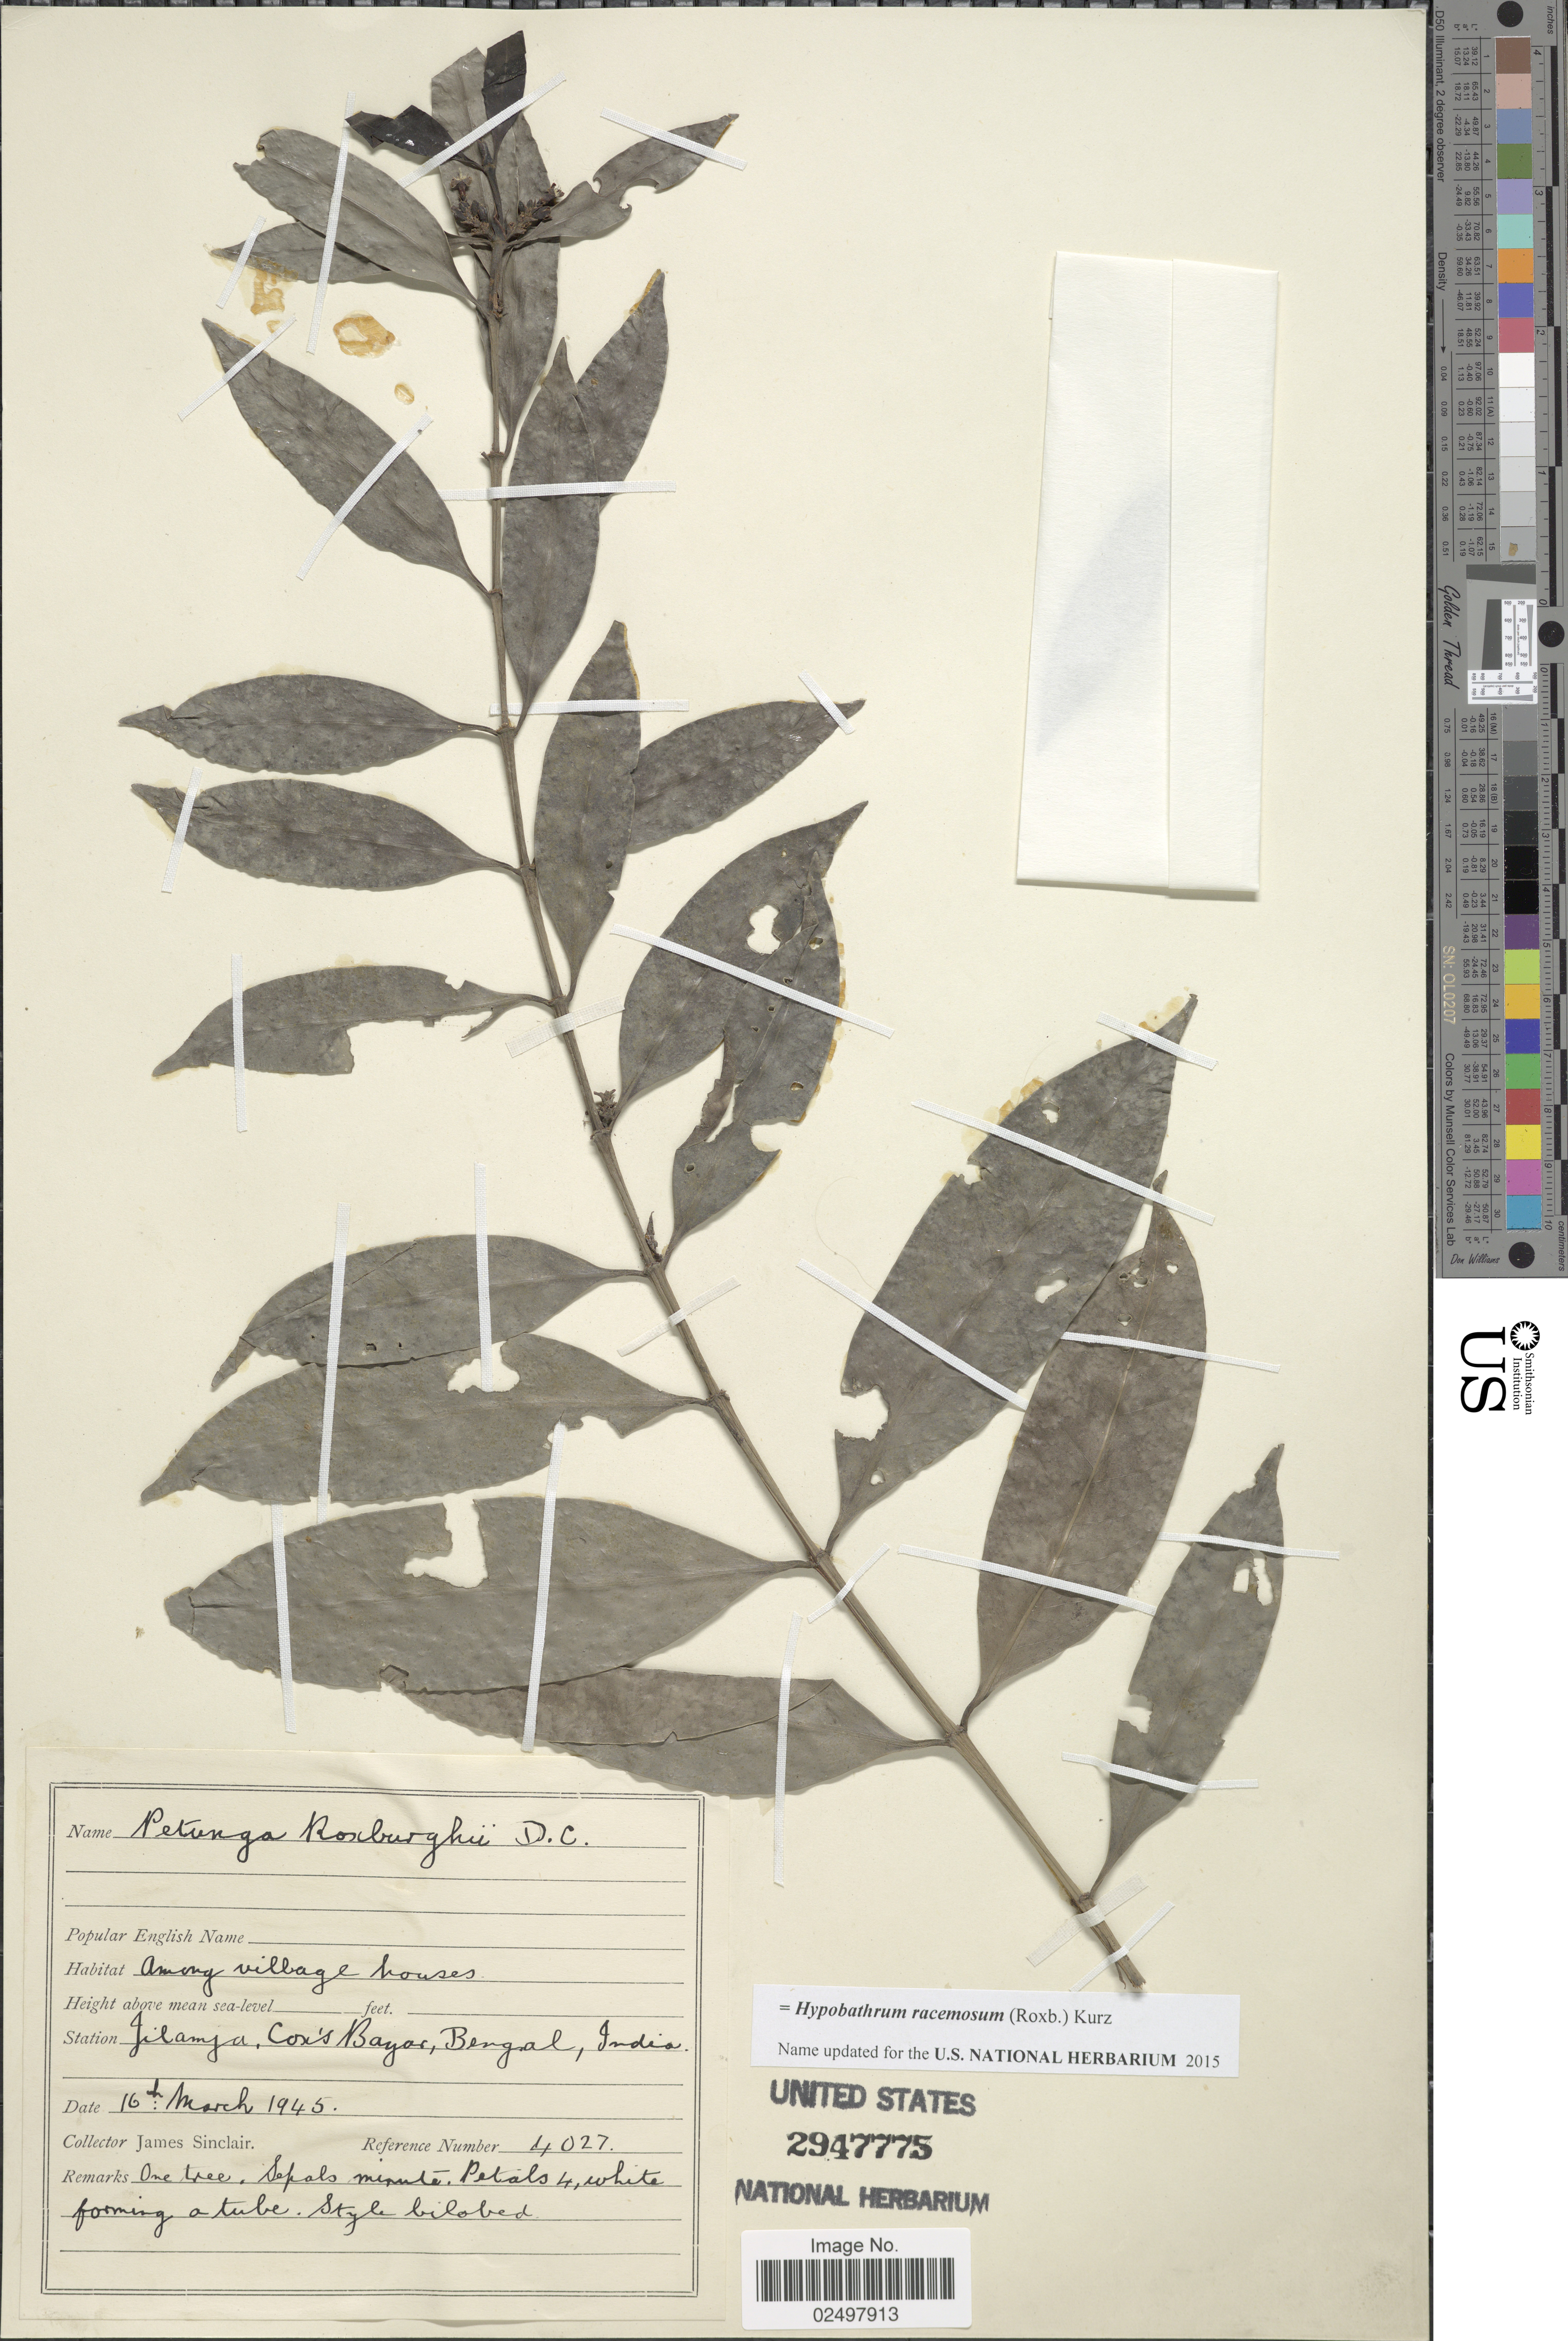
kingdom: Plantae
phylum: Tracheophyta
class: Magnoliopsida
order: Gentianales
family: Rubiaceae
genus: Hypobathrum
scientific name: Hypobathrum racemosum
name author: (Roxb.) Kurz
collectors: J. Sinclair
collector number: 4027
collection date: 1945-03-16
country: Bangladesh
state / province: Chittagong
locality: Jilamja, Cox's Bazar, Bengal, among village houses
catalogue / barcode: US 2947775